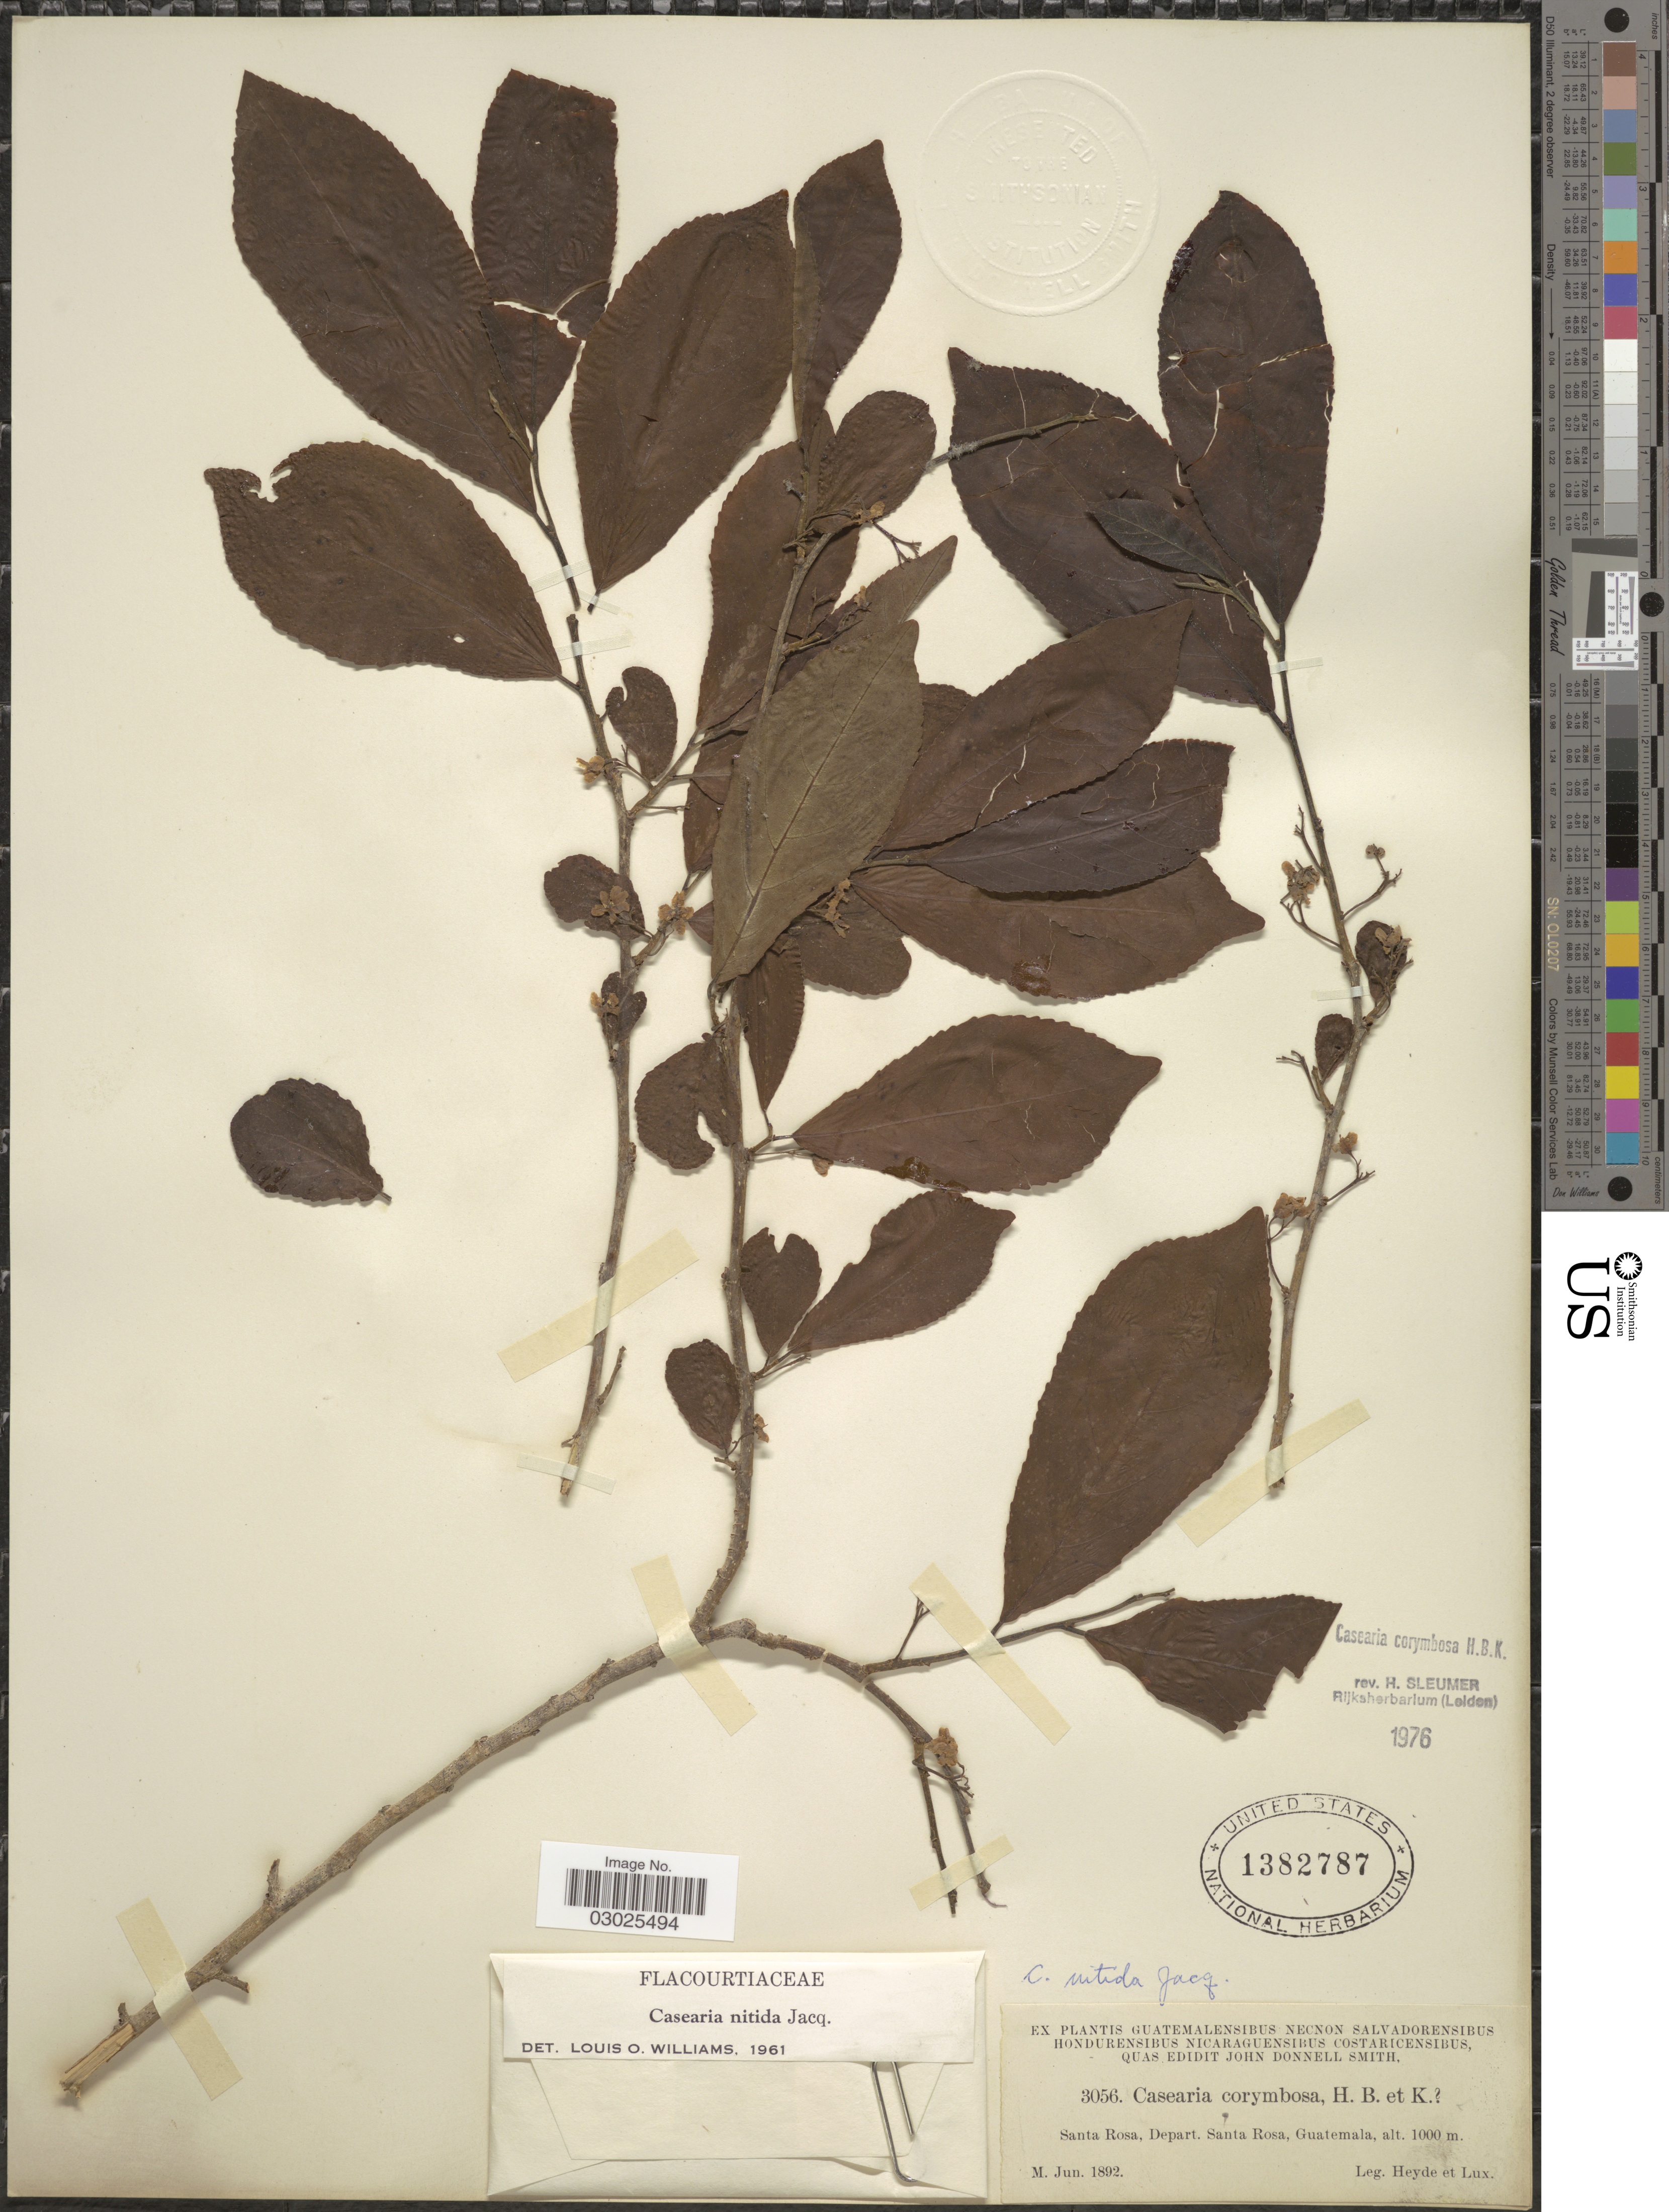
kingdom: Plantae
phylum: Tracheophyta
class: Magnoliopsida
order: Malpighiales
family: Salicaceae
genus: Casearia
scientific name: Casearia corymbosa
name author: Kunth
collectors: Heyde & Lux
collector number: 3056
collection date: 1892-06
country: Guatemala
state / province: Santa Rosa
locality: Santa Rosa, Depart. Santa Rosa.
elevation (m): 1000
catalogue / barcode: US 1382787